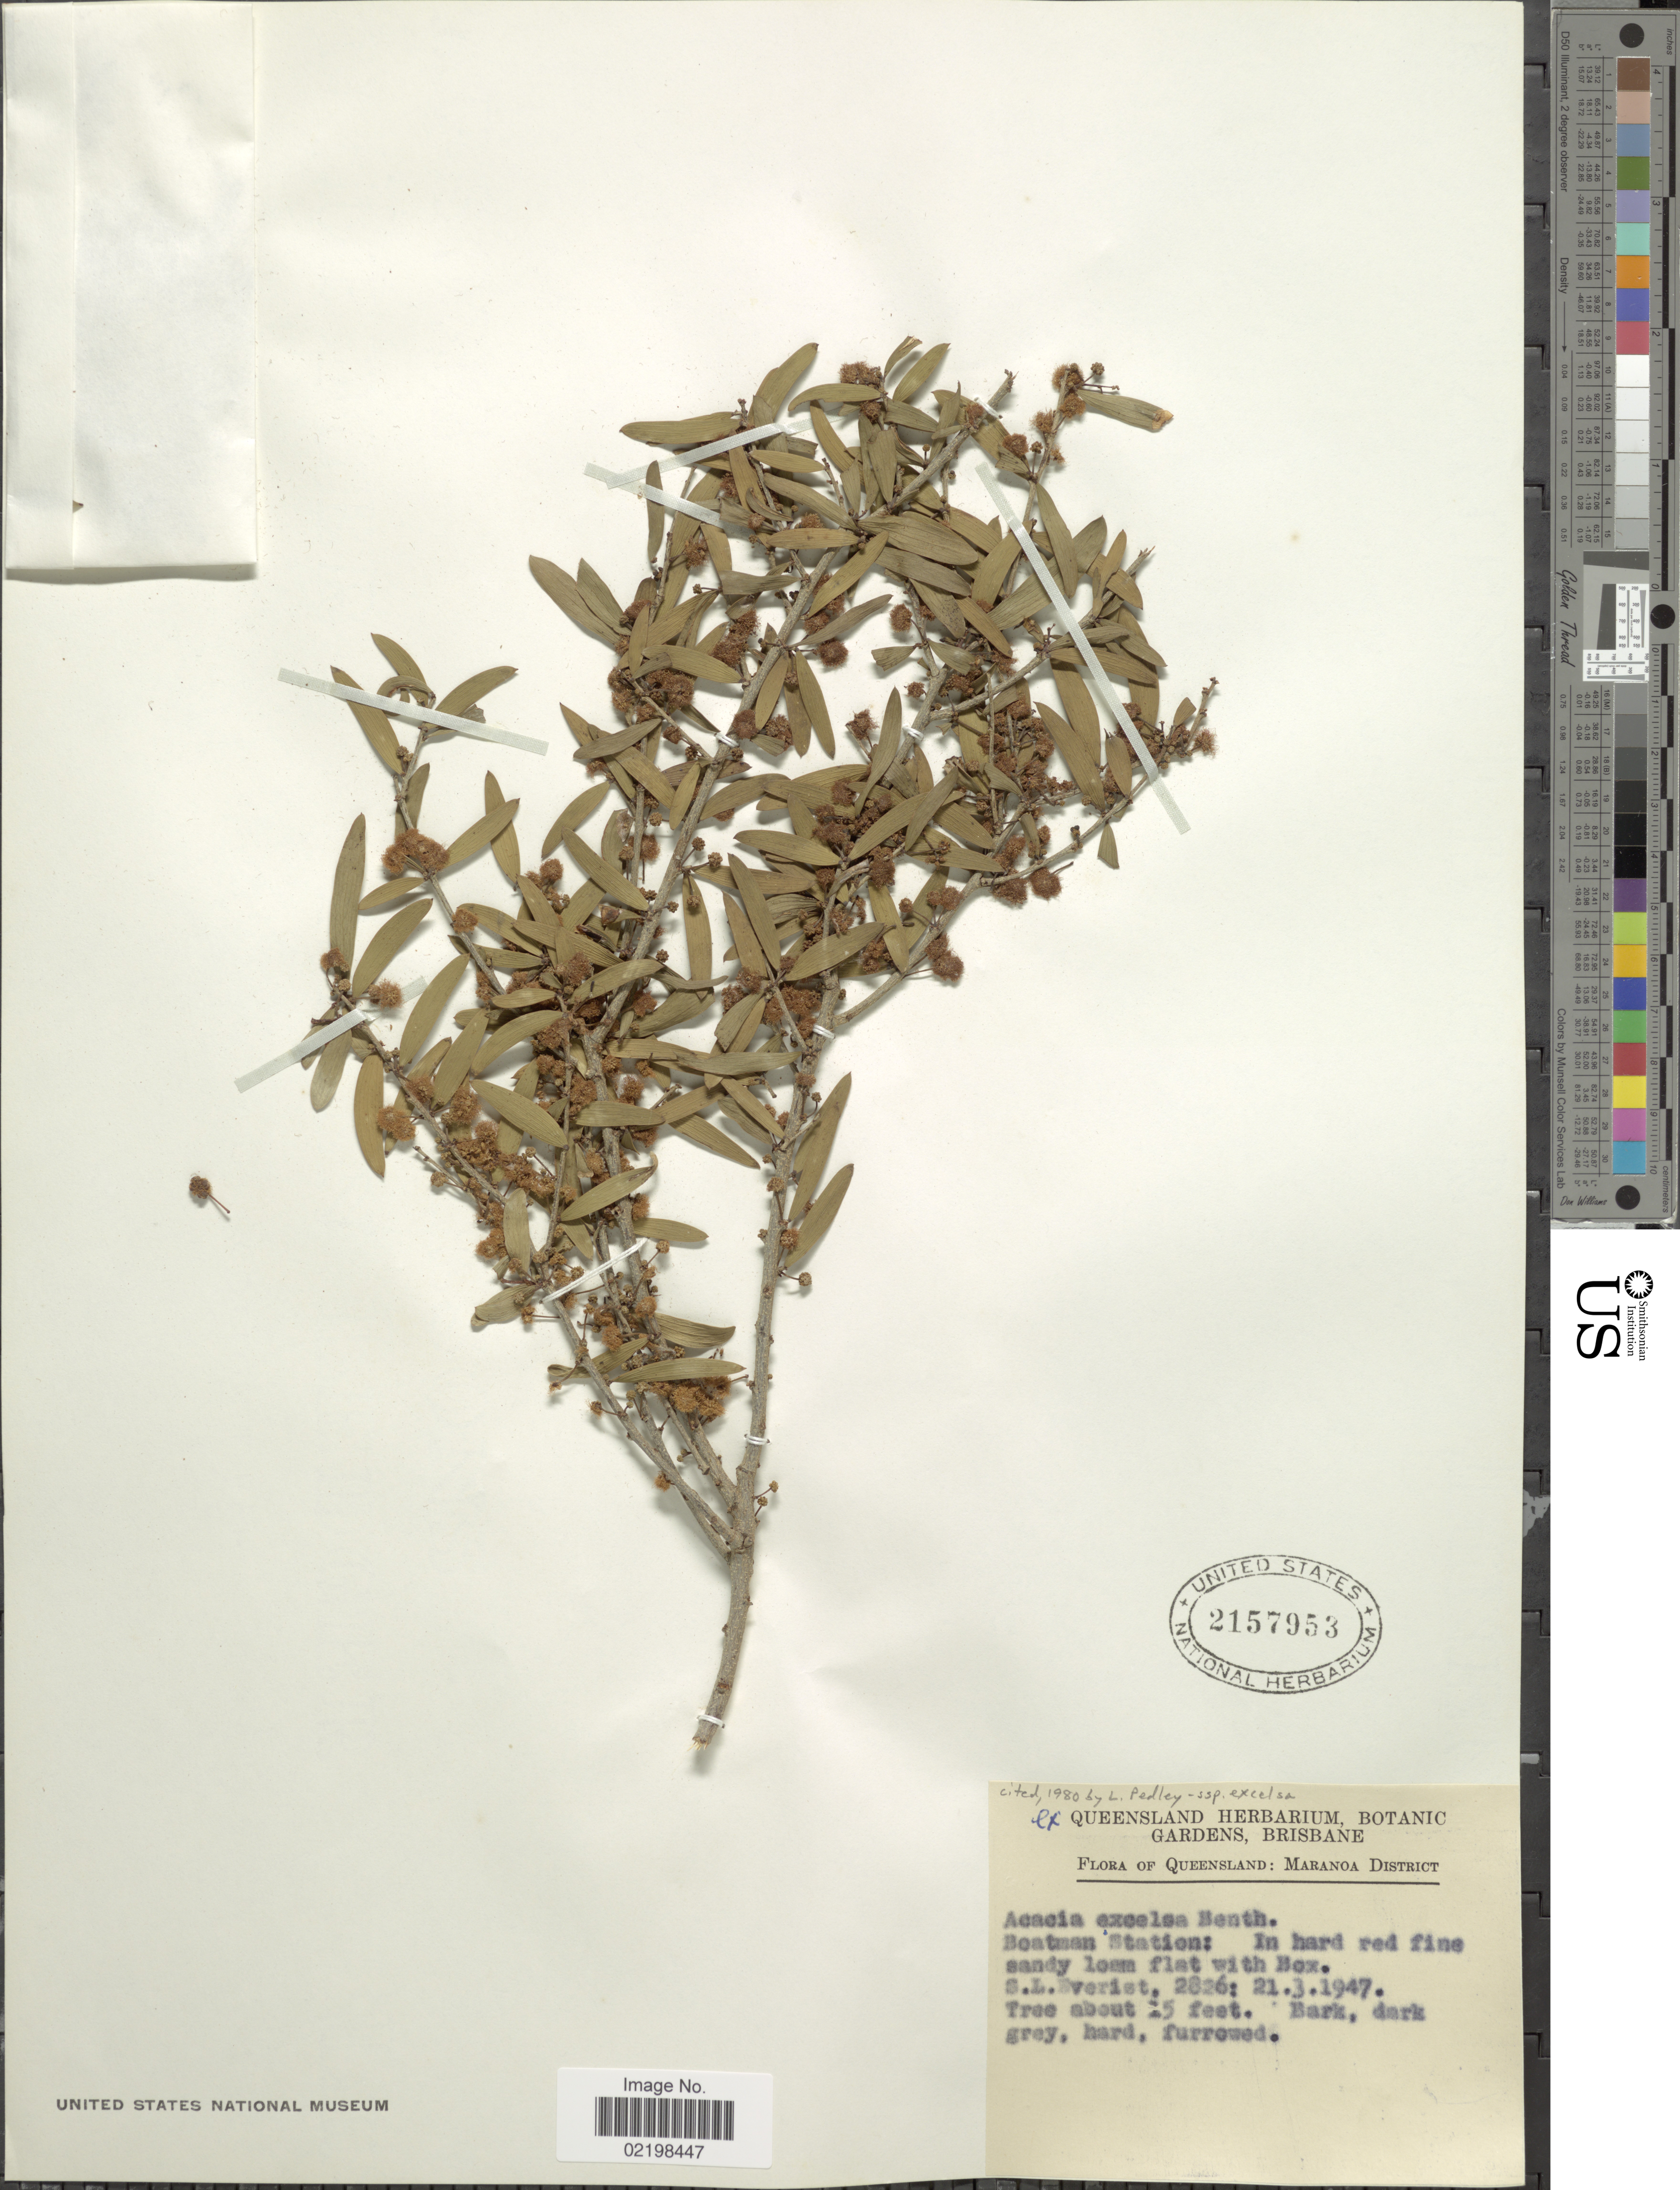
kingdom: Plantae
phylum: Tracheophyta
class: Magnoliopsida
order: Fabales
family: Fabaceae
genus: Acacia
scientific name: Acacia excelsa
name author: Benth.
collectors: S. Everist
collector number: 2826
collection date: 1947-03-21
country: Australia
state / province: Queensland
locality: Queensland: Maranoa District, Boatman Station.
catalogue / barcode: US 2157953